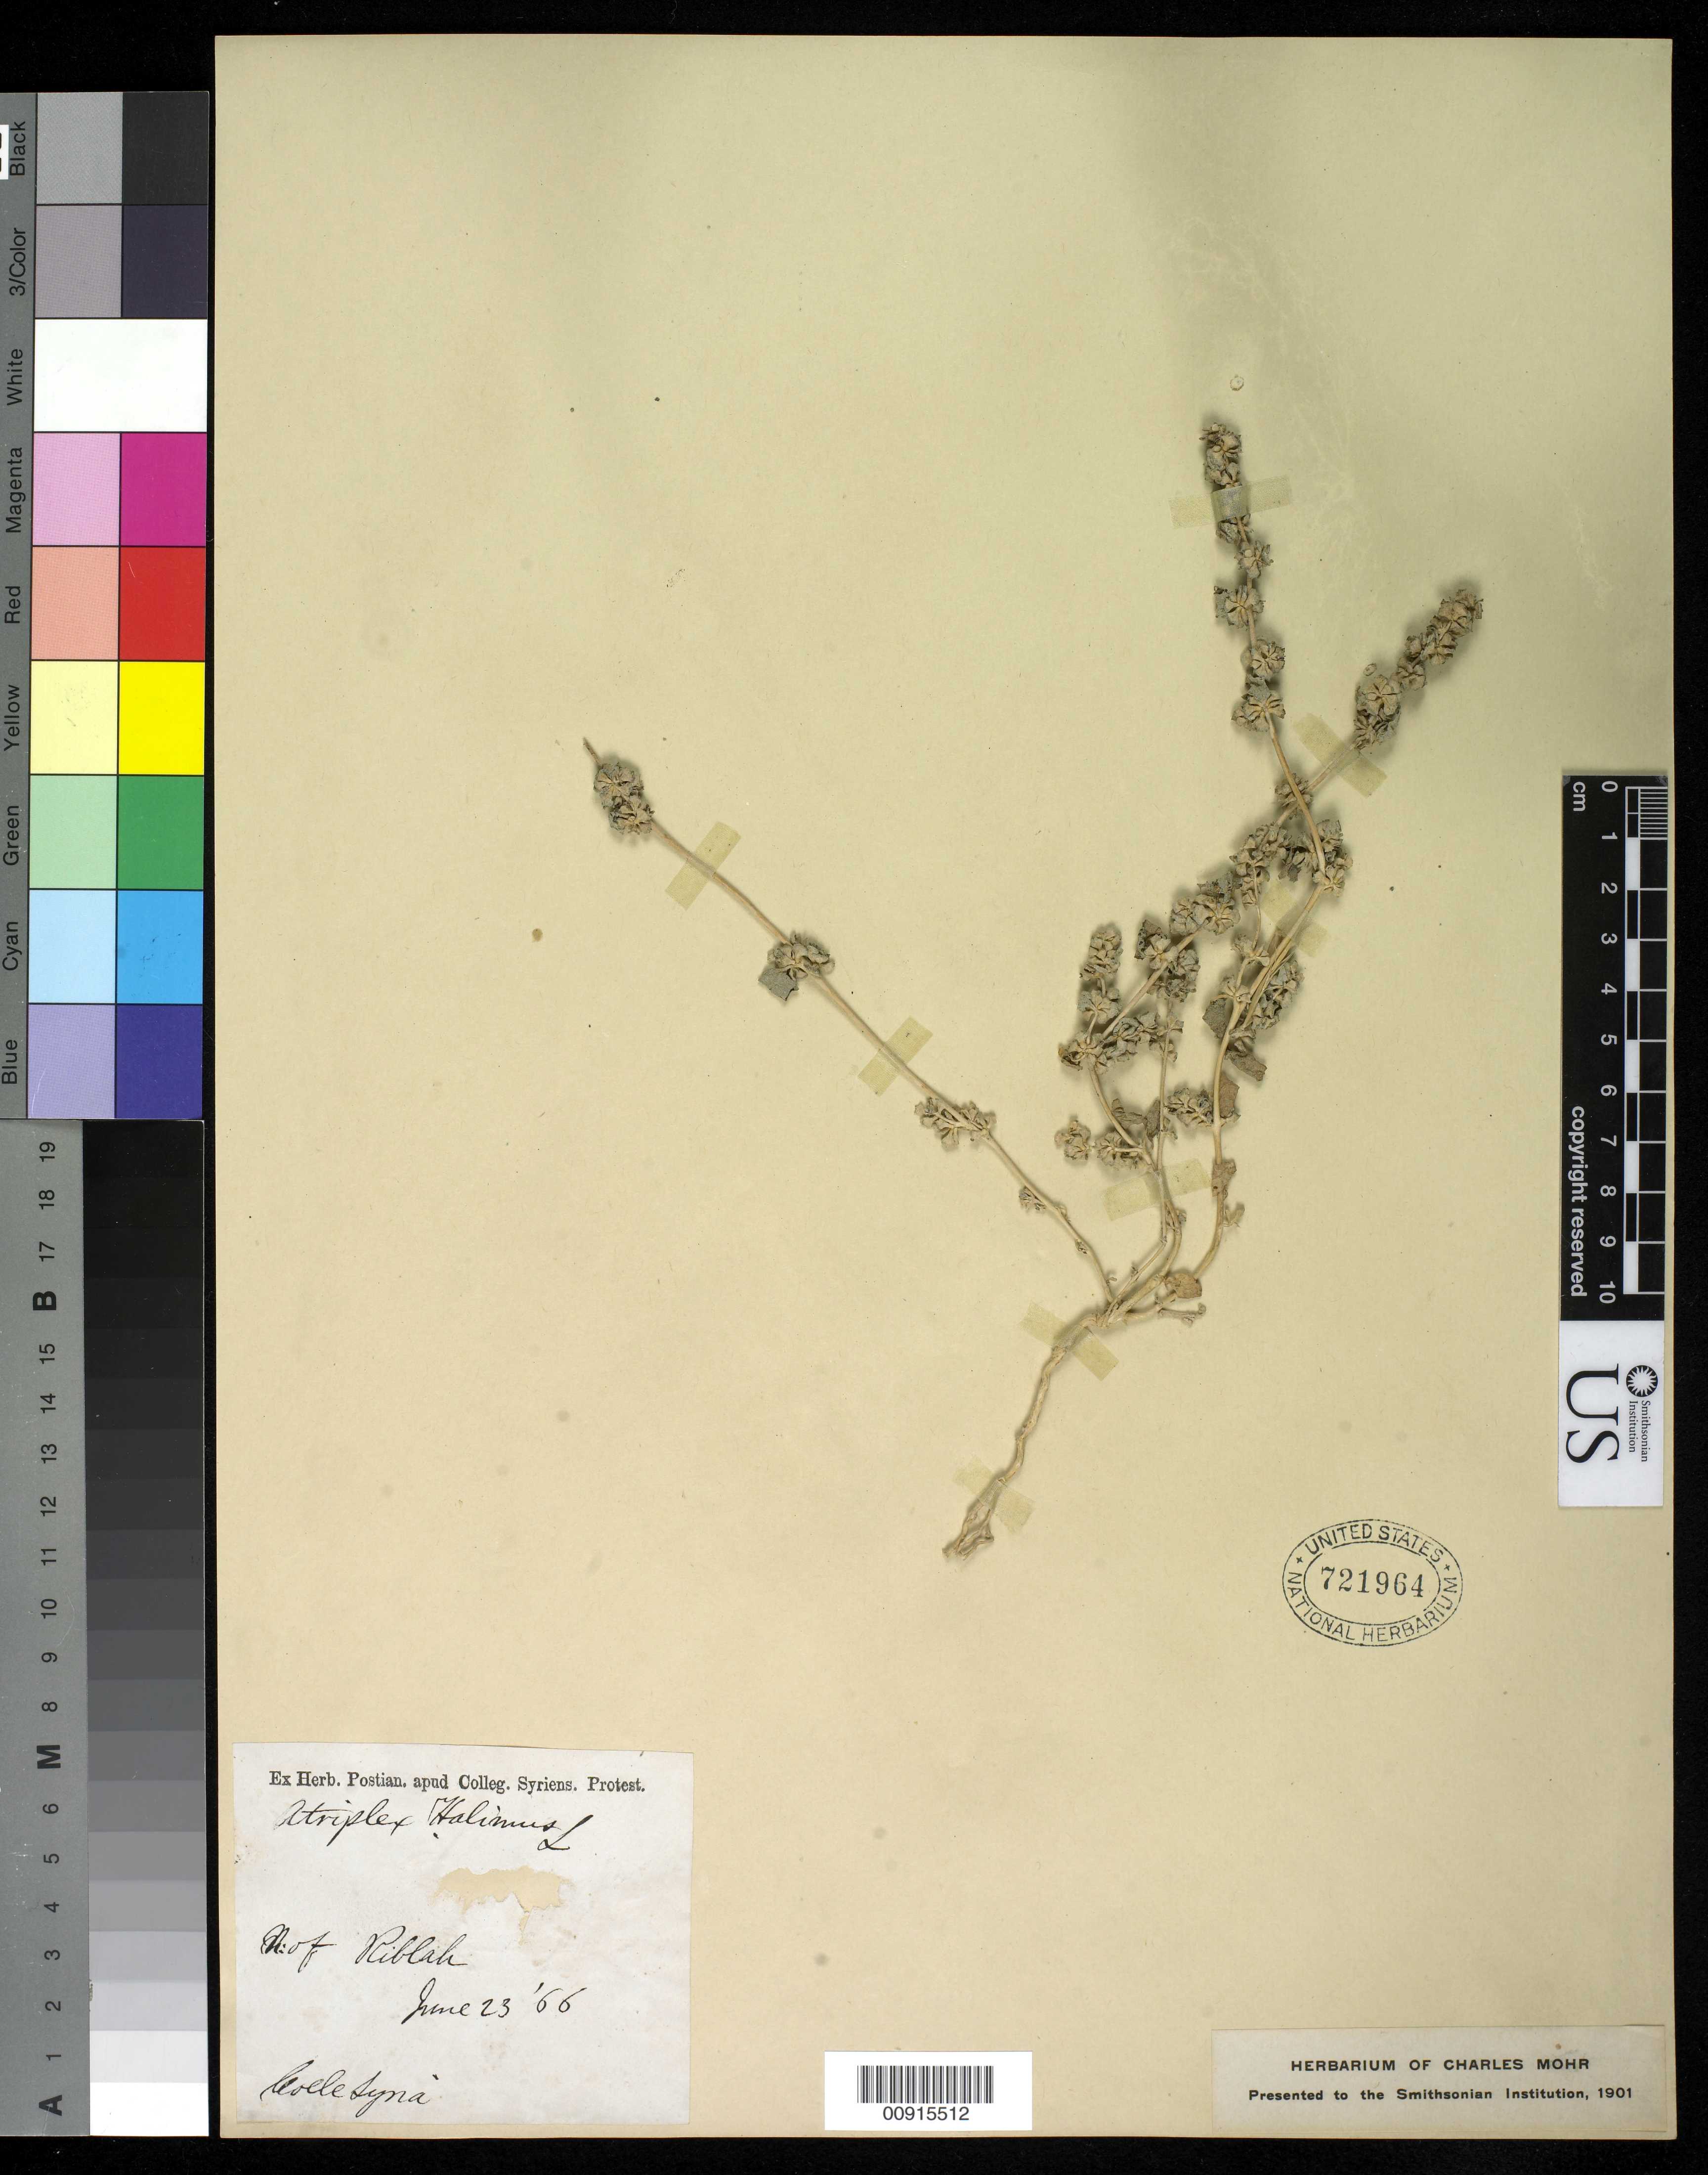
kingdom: Plantae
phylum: Tracheophyta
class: Magnoliopsida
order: Caryophyllales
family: Amaranthaceae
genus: Atriplex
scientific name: Atriplex halimus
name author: L.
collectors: ex herb. C. Mohr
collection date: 1866-06-23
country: Syria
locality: N of Riblah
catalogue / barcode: US 721964